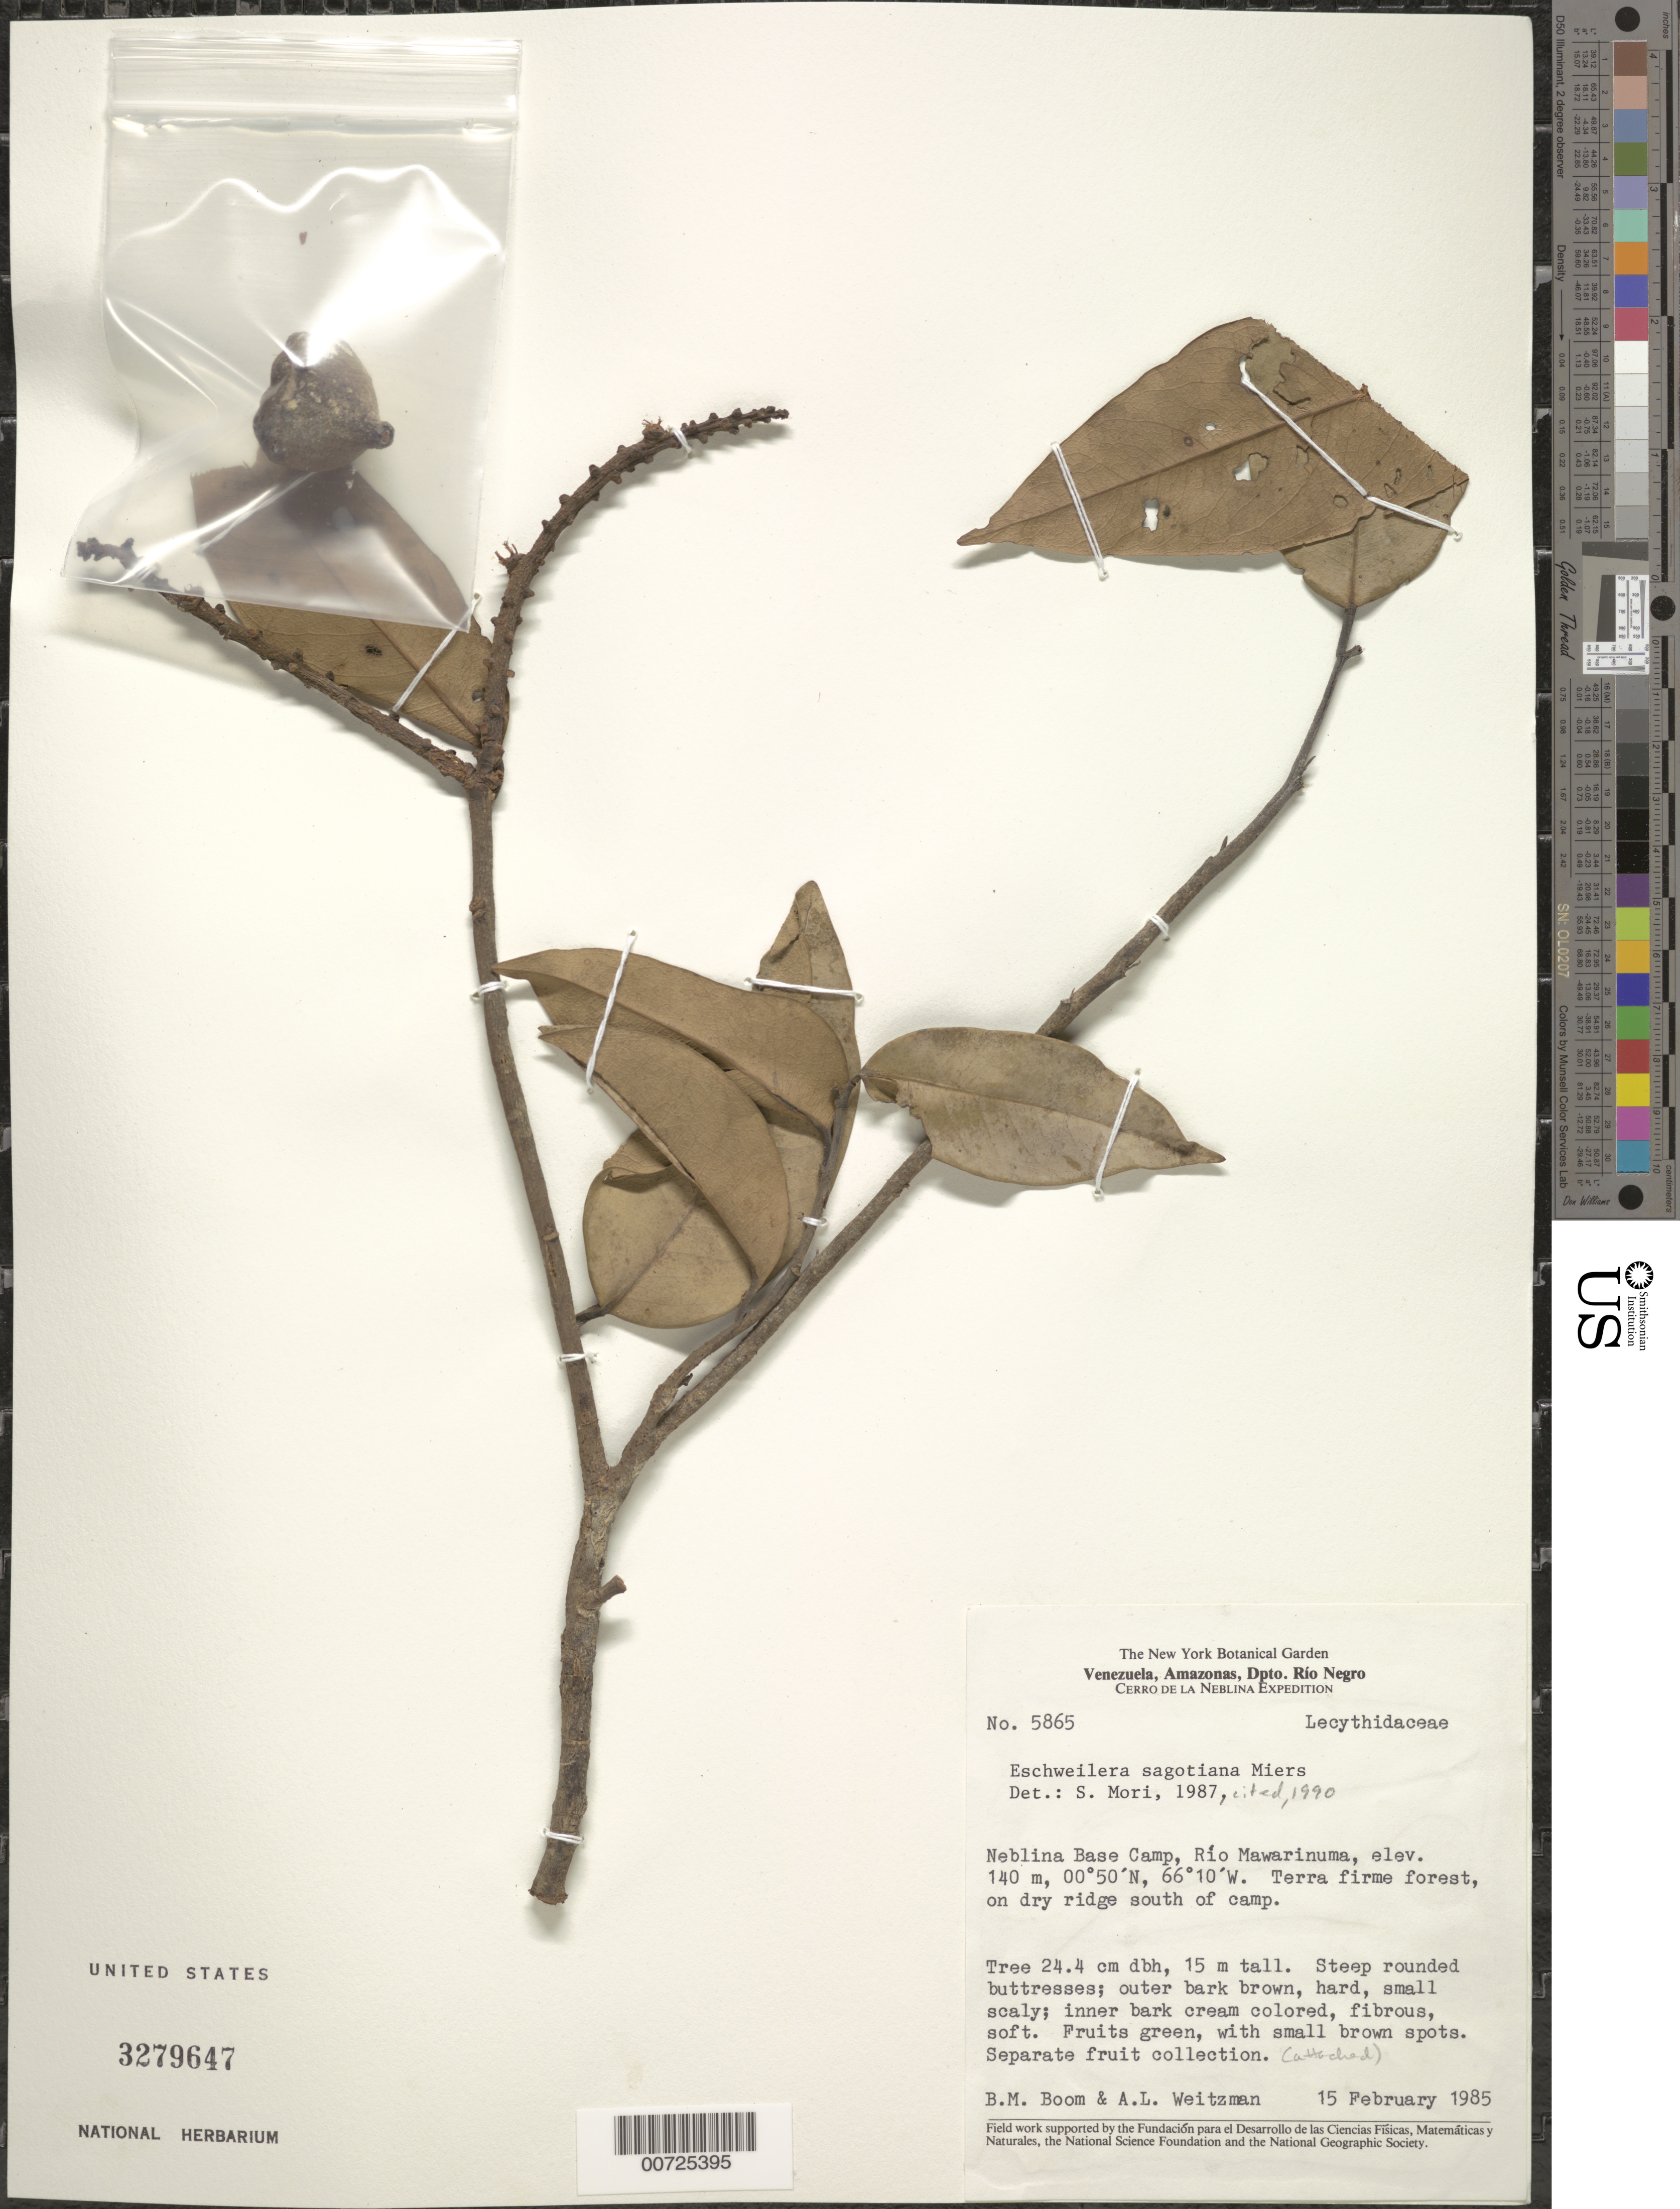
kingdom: Plantae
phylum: Tracheophyta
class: Magnoliopsida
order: Ericales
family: Lecythidaceae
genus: Eschweilera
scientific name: Eschweilera sagotiana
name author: Miers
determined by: Mori, Scott A.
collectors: B. M. Boom & A. L. Weitzman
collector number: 5865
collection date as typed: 15-Feb-85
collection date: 1985-02-15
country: Venezuela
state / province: Amazonas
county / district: Río Negro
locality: Cerro de la Neblina Base Camp, Río Mawarinuma, south of camp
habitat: Terra firme forest, on dry ridge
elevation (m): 140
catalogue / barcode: US 3279647